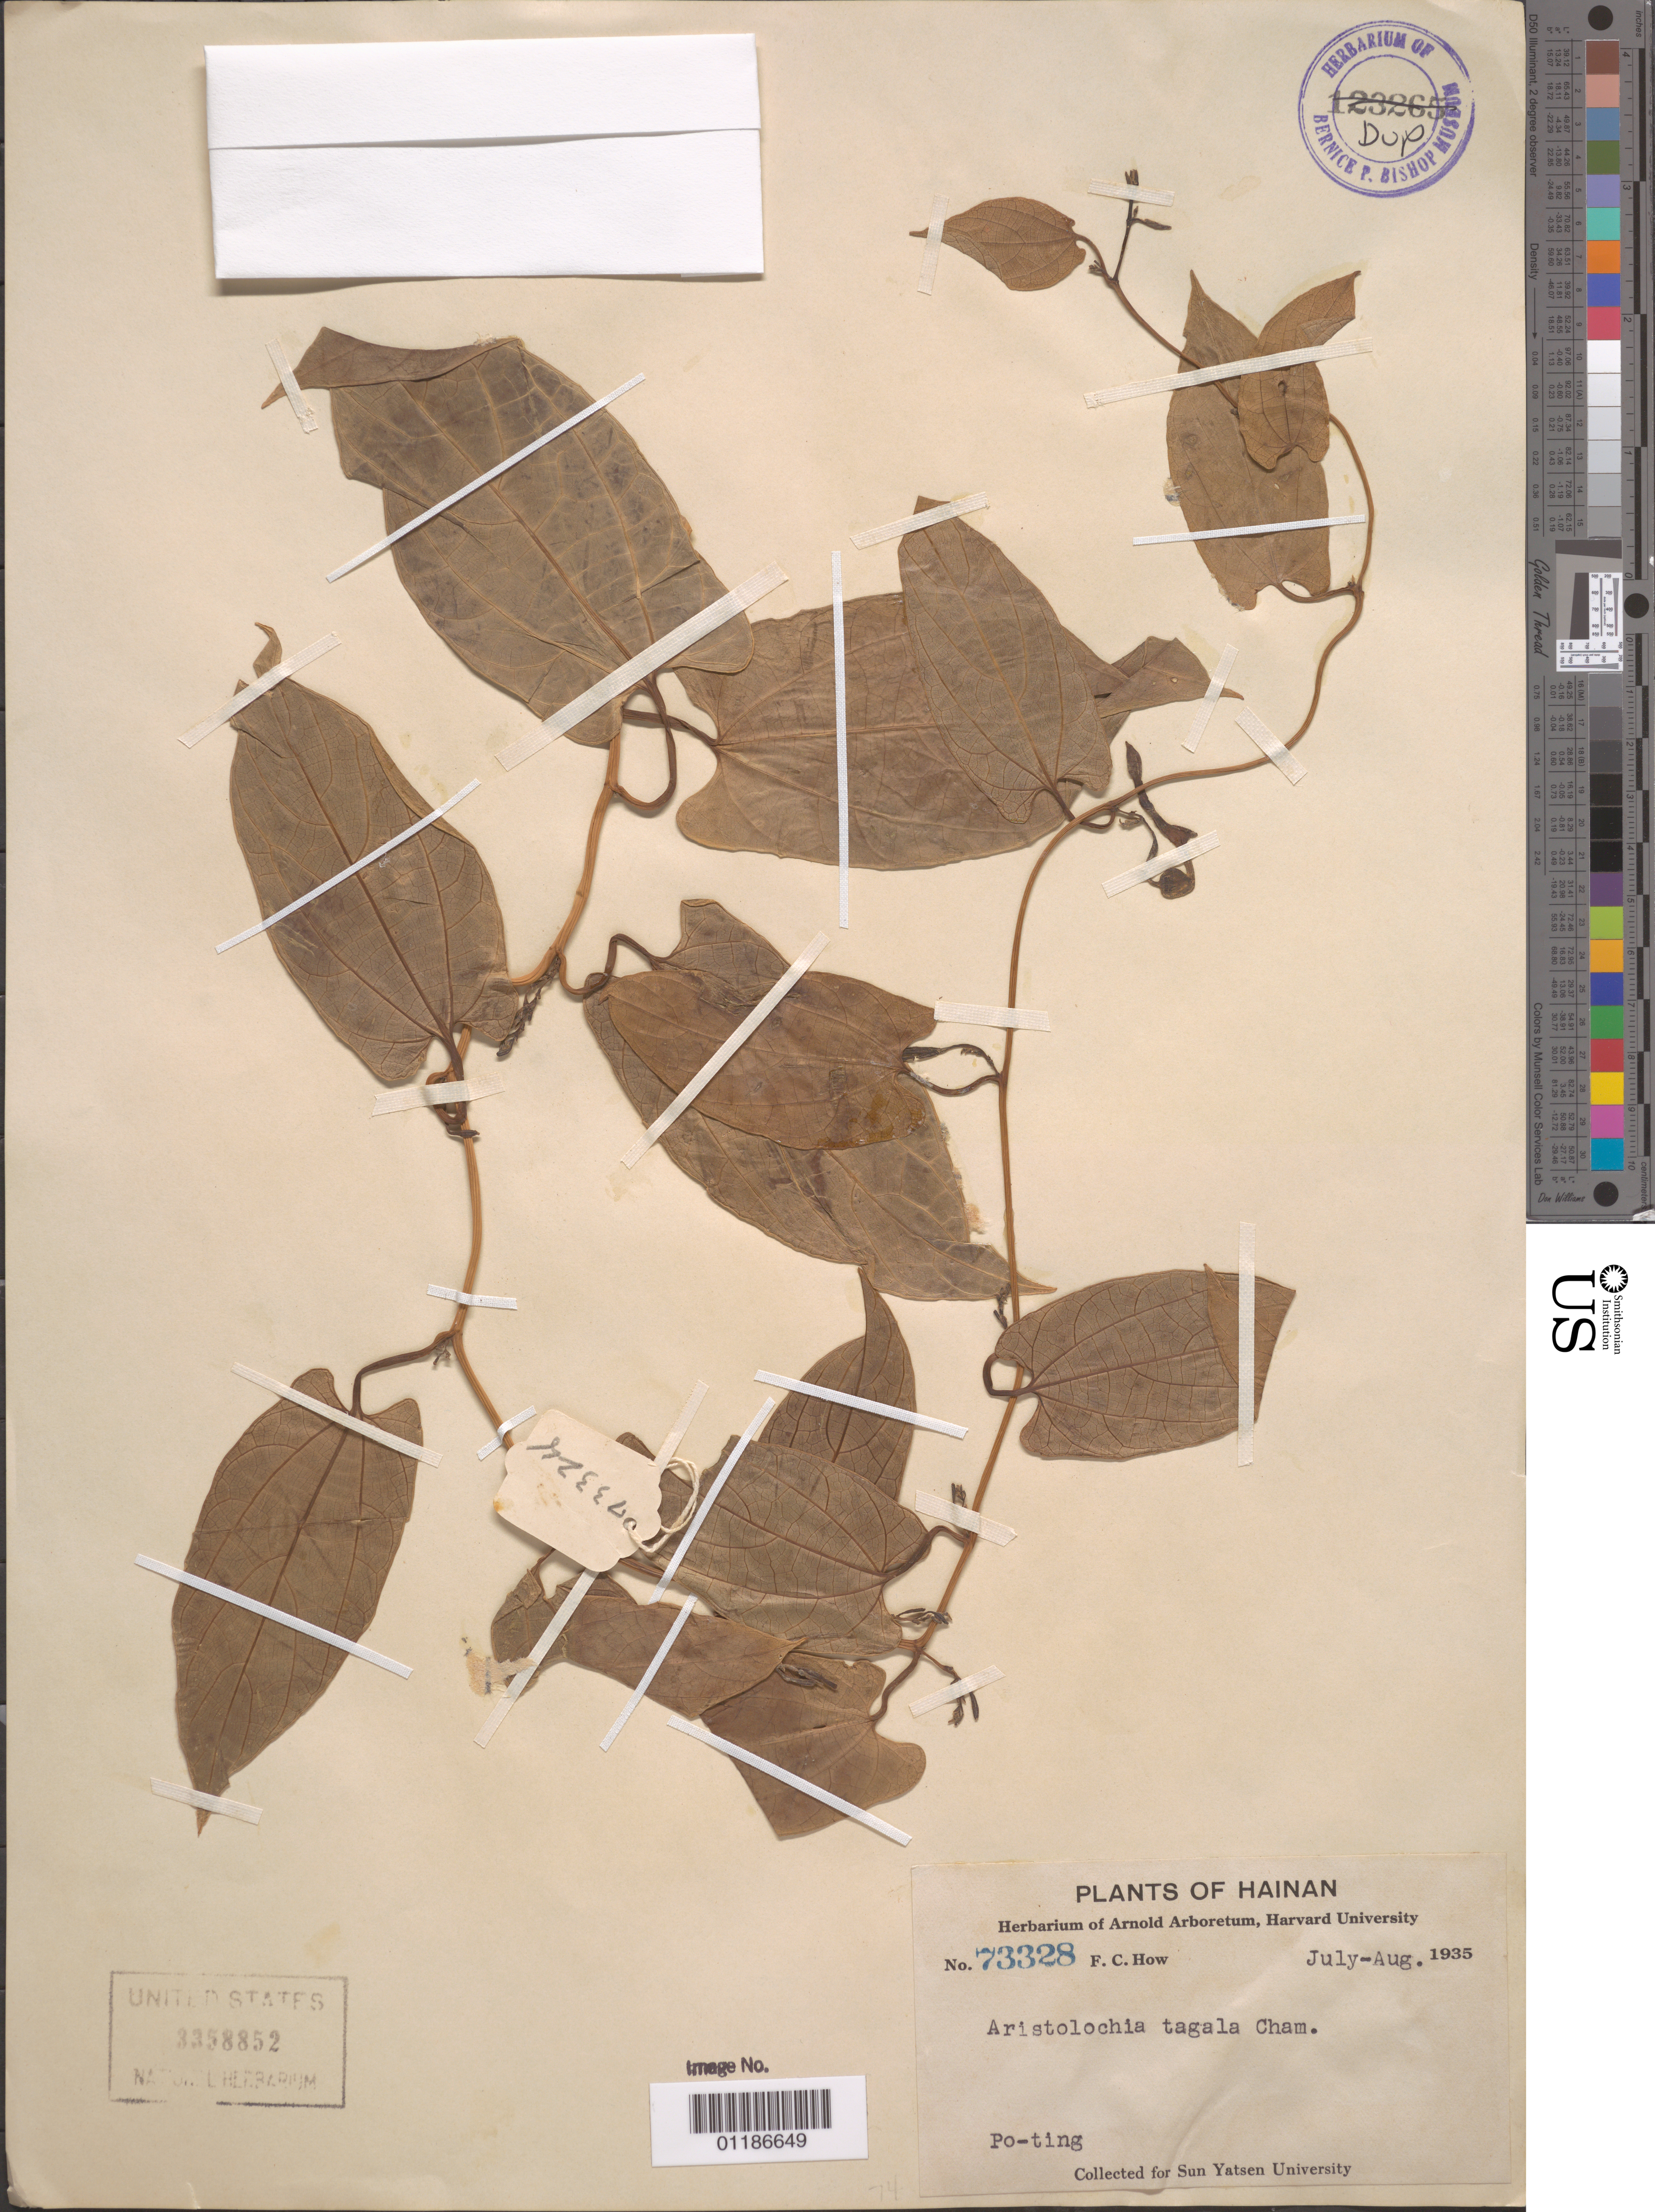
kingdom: Plantae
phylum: Tracheophyta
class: Magnoliopsida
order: Piperales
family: Aristolochiaceae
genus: Aristolochia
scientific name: Aristolochia tagala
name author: Cham.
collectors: F. C. How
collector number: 73328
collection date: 1935-07/1935-08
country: China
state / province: Hainan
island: Hainan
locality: Po-ting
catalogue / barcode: US 3358852